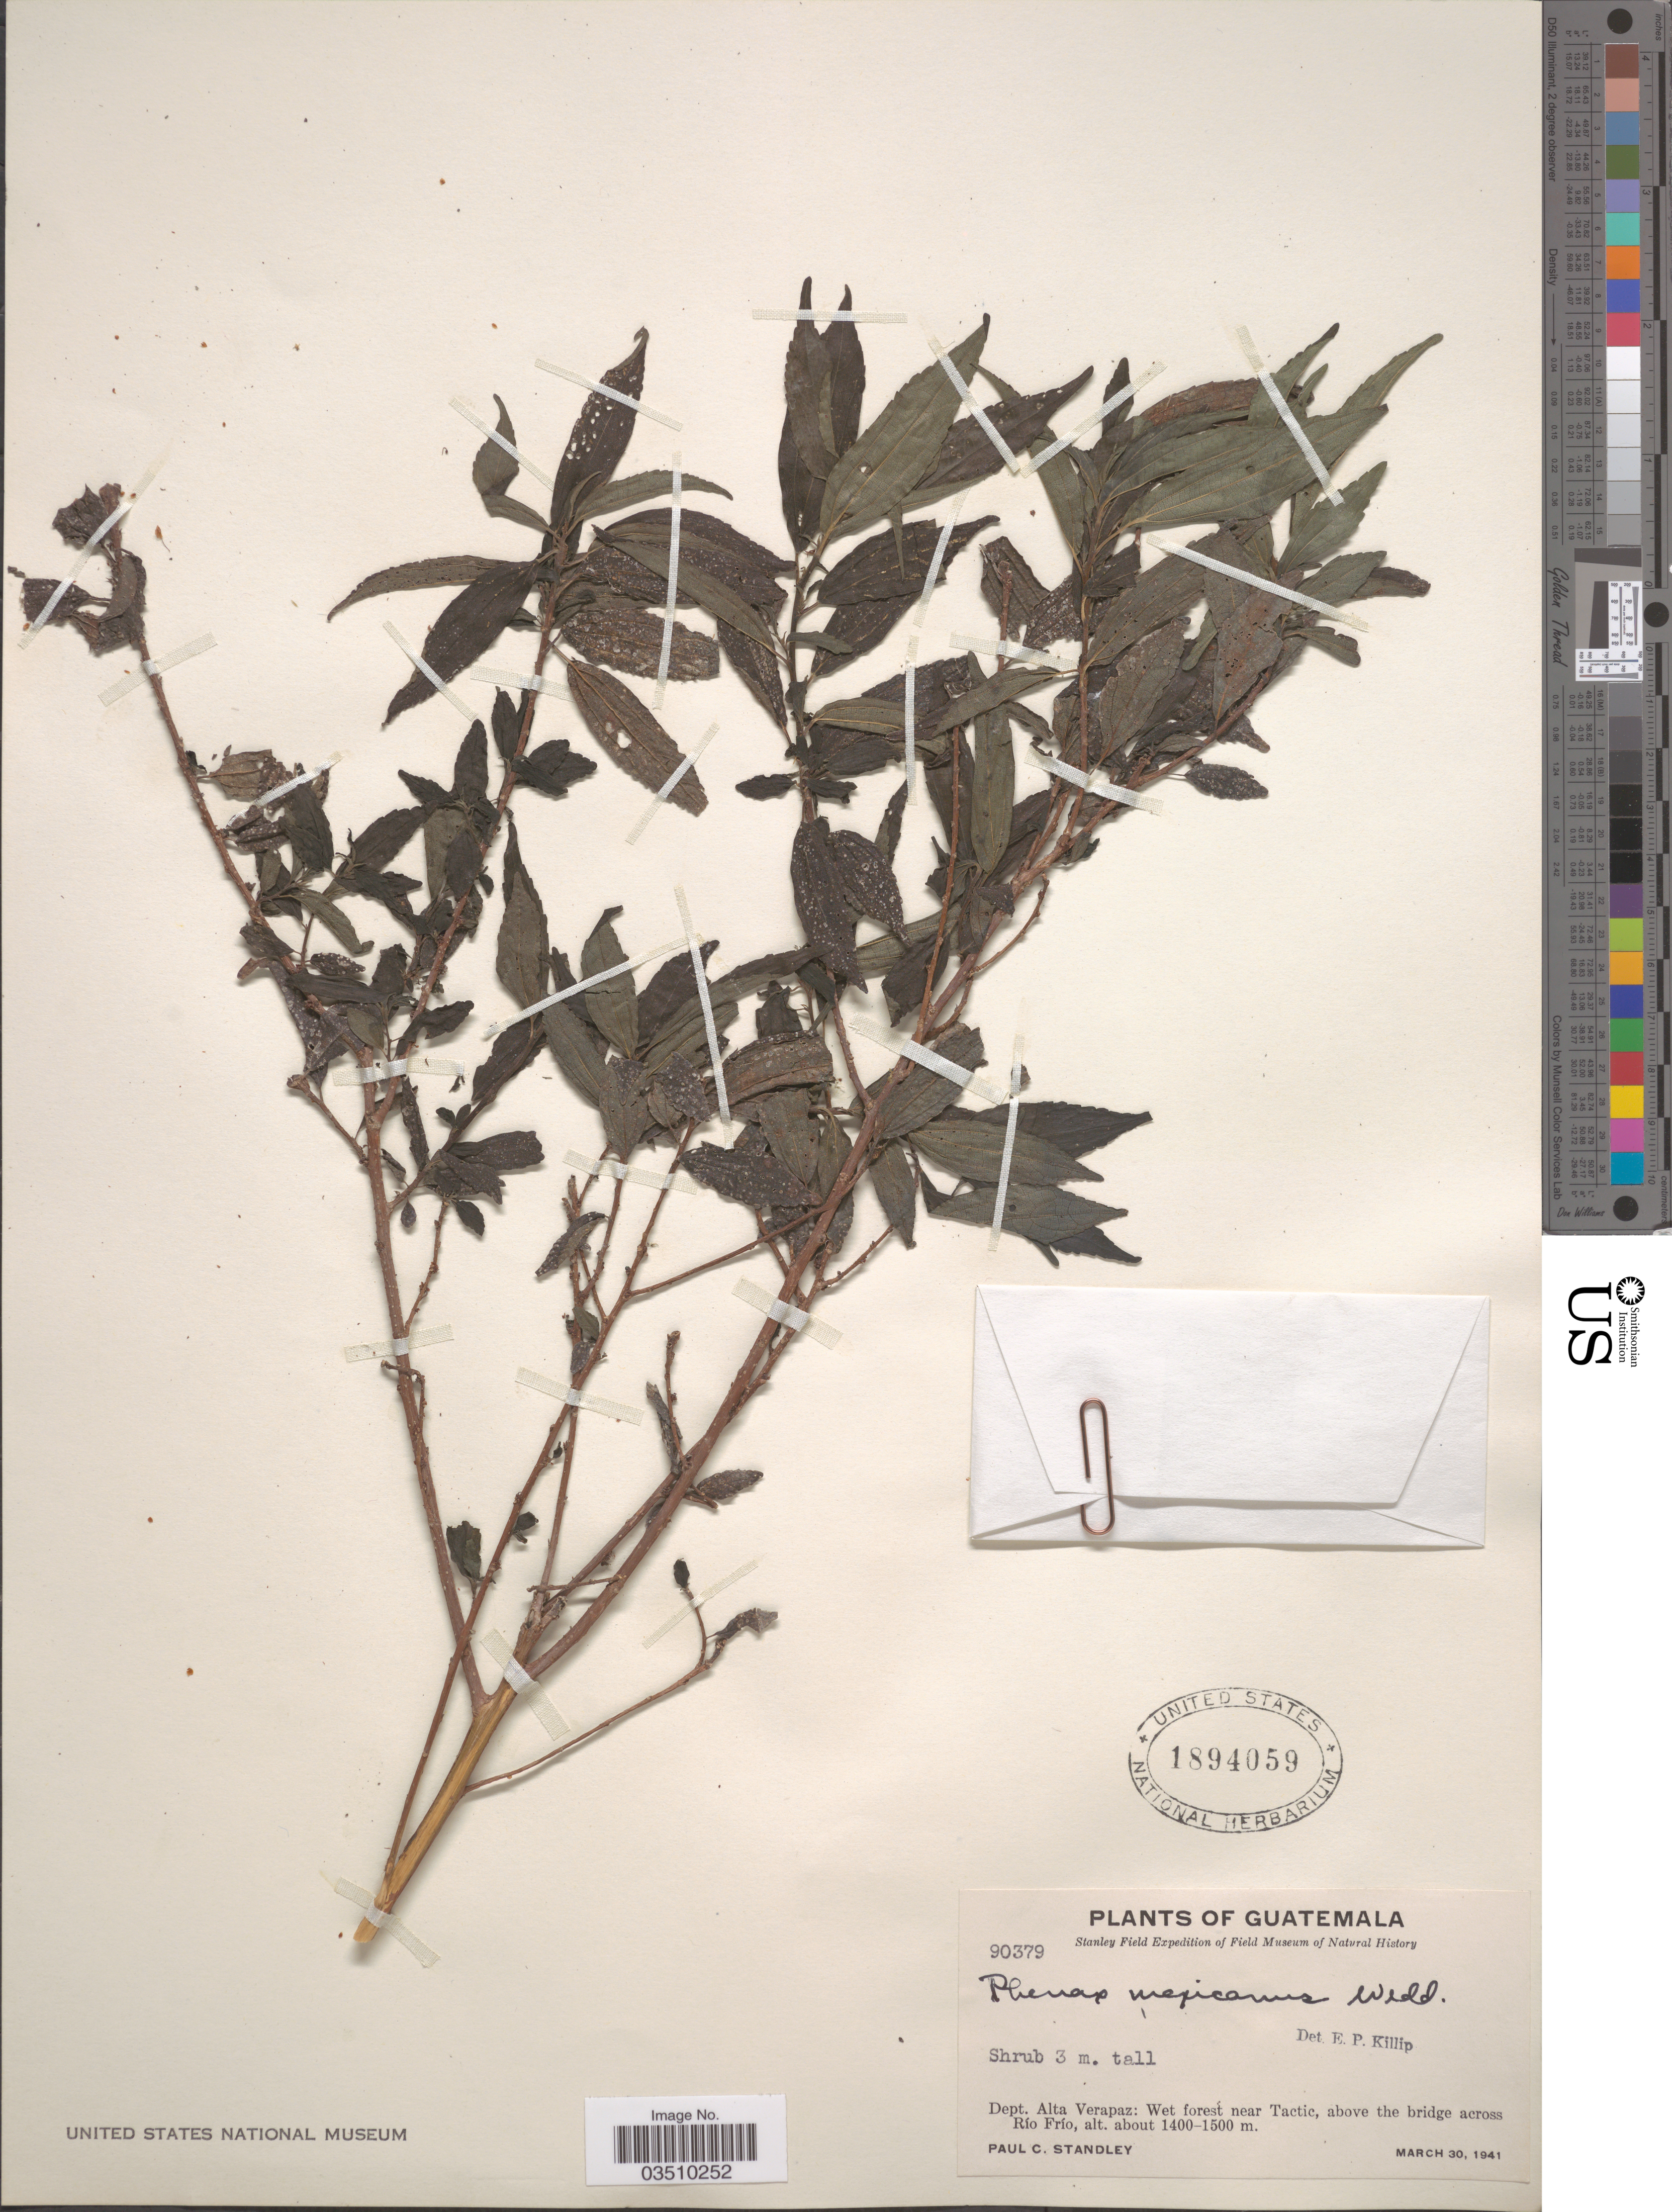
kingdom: Plantae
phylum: Tracheophyta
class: Magnoliopsida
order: Rosales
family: Urticaceae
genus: Phenax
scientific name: Phenax mexicanus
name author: Wedd.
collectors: P. C. Standley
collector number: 90379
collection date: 1941-03-30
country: Guatemala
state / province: Alta Verapaz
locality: Dept. Alta Verapaz: Wet forest near Tactic, above the bridge across Río Frío.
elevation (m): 1400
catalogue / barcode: US 1894059